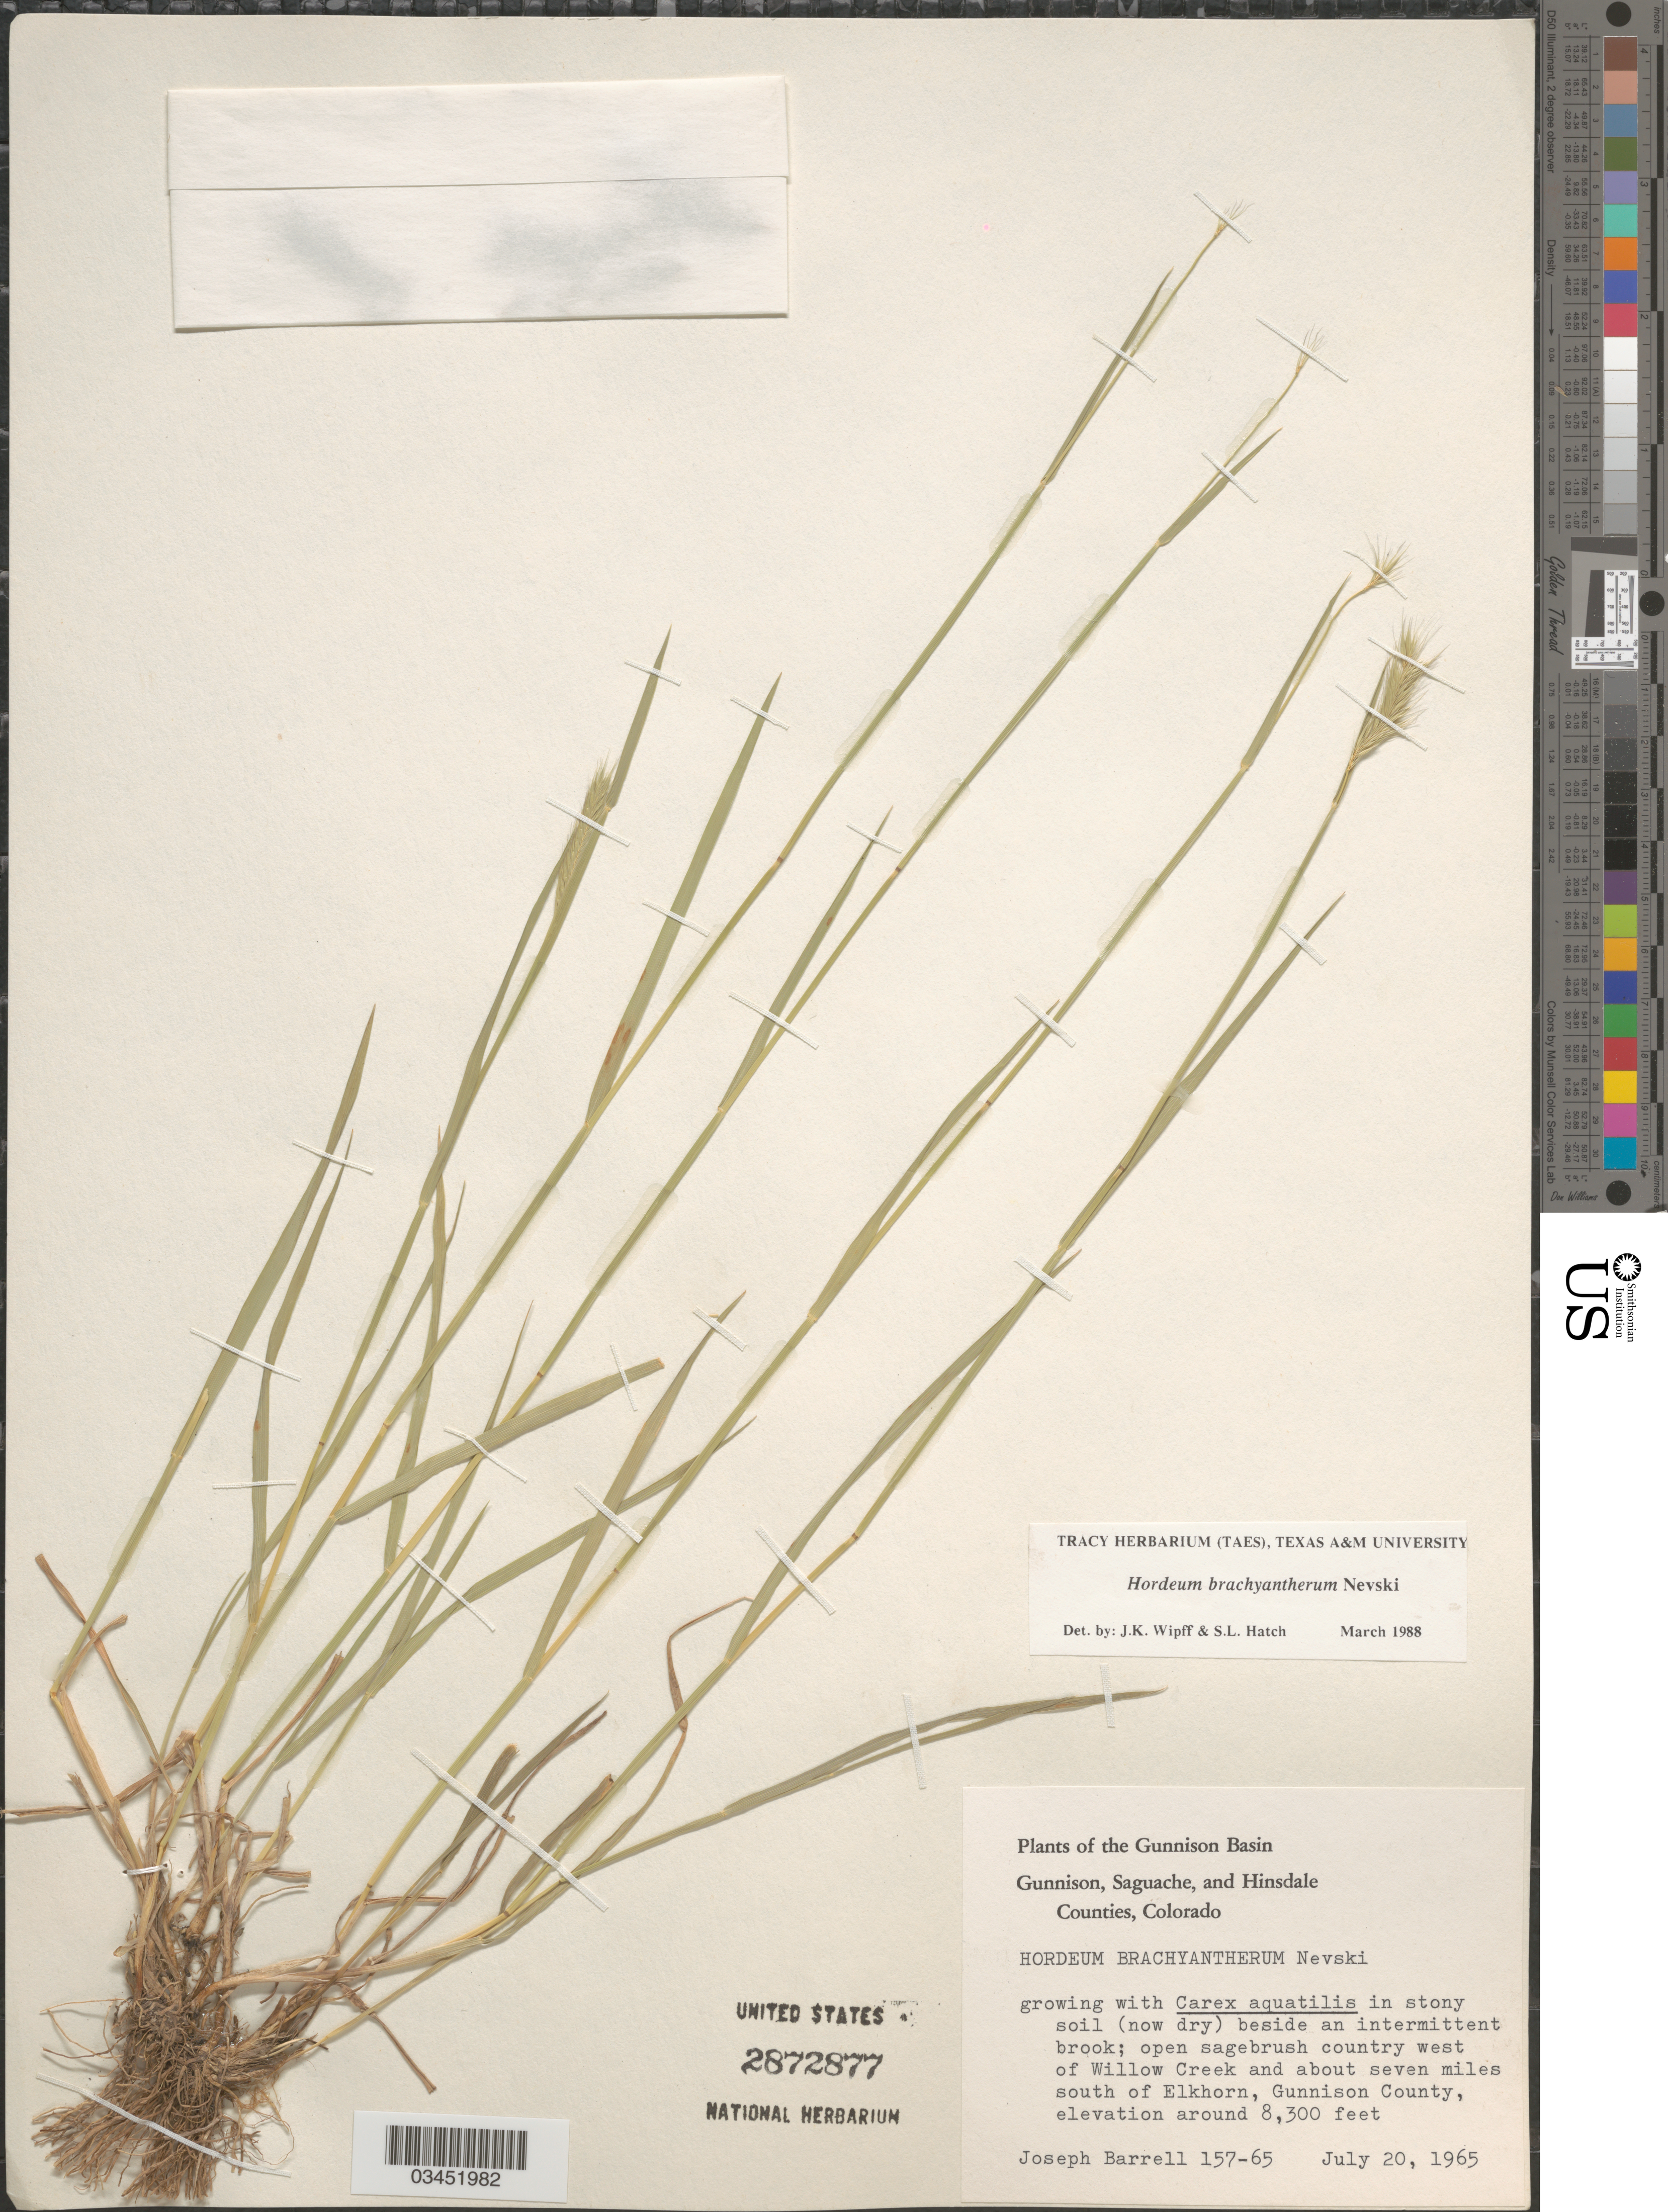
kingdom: Plantae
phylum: Tracheophyta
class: Liliopsida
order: Poales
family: Poaceae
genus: Hordeum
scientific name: Hordeum brachyantherum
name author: Nevski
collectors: J. Barrell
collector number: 157-65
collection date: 1965-07-20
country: United States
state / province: Colorado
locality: Gunnison Basin. In stony soil (now dry) beside an intermittent brook; open sagebrush country west of Willow Creek and about seven miles south of Elkhorn, Gunnison County.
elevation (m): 2530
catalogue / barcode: US 2872877